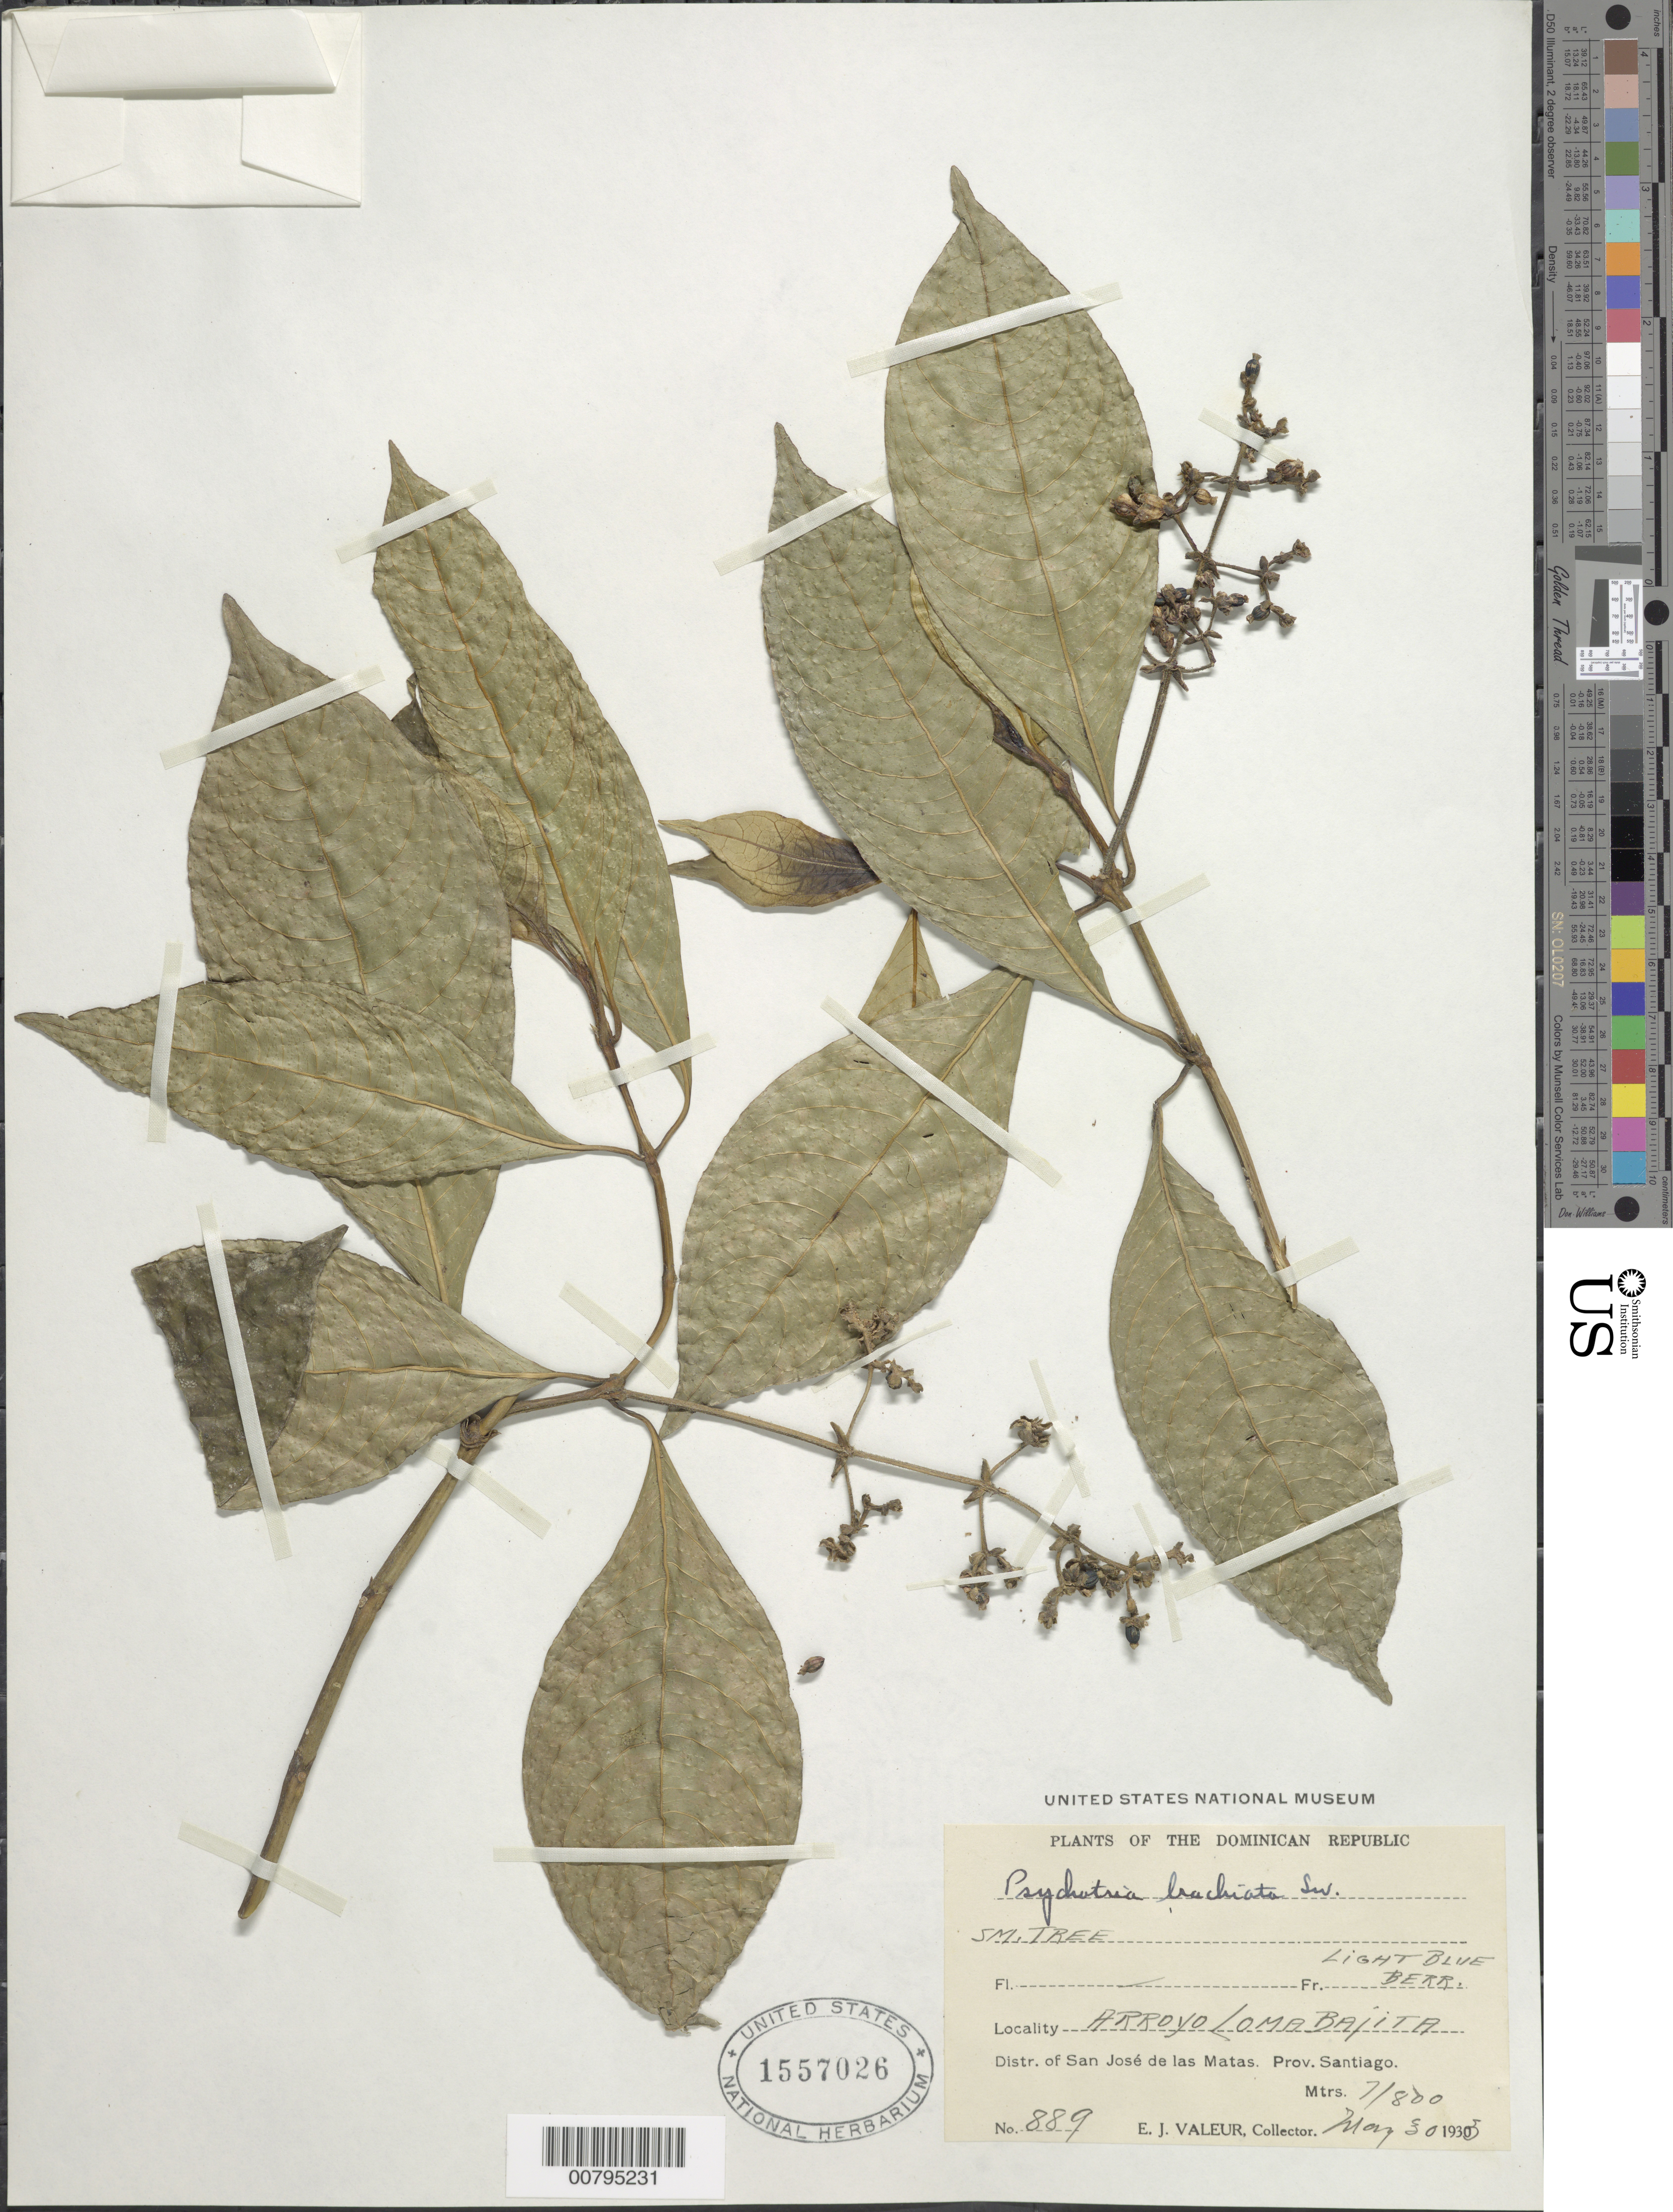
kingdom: Plantae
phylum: Tracheophyta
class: Magnoliopsida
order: Gentianales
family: Rubiaceae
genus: Psychotria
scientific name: Psychotria brachiata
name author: Sw.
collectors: E. Valeur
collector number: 889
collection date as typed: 30 May 1933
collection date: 1933-05-30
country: Dominican Republic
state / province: Santiago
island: Hispaniola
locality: Distr. of San José de las Matas. Arroyo Loma Bajita.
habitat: Arroyo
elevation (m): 700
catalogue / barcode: US 1557026